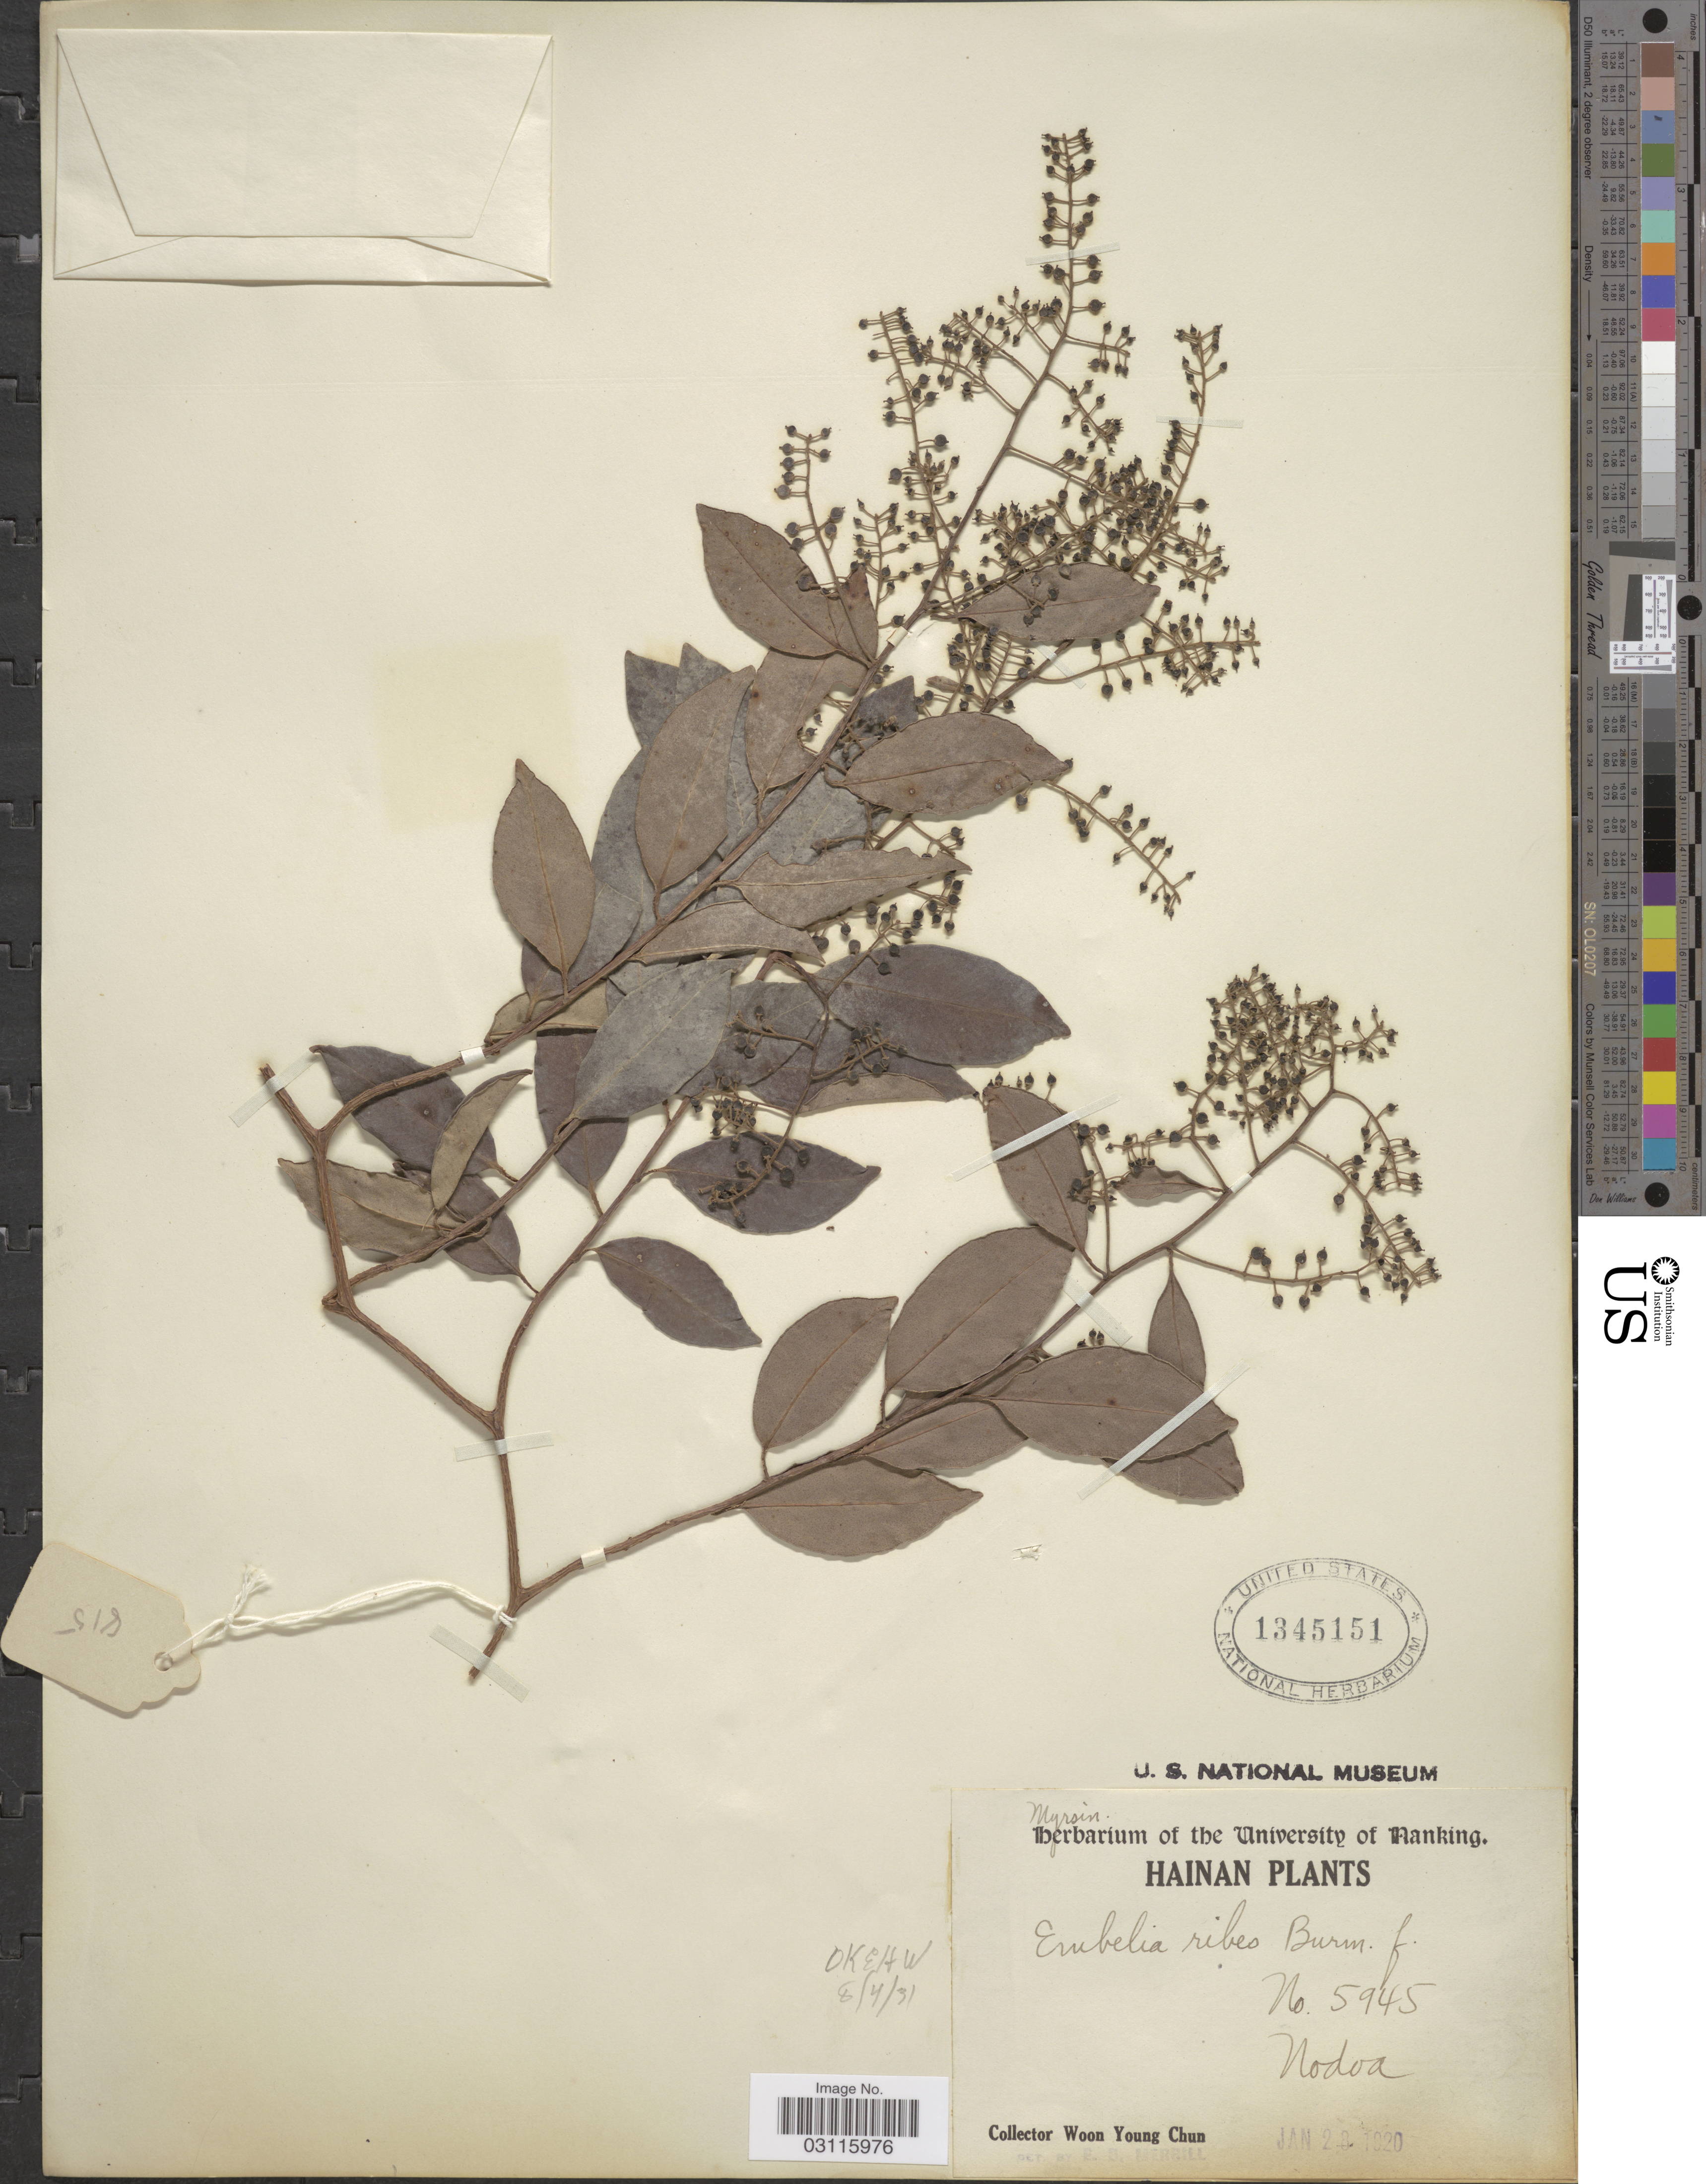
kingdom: Plantae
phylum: Tracheophyta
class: Magnoliopsida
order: Ericales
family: Primulaceae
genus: Embelia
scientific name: Embelia ribes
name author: Burm. f.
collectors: W. Y. Chun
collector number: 5945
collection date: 1920-01-28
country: China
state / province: Hainan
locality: Nodoa.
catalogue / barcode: US 1345151